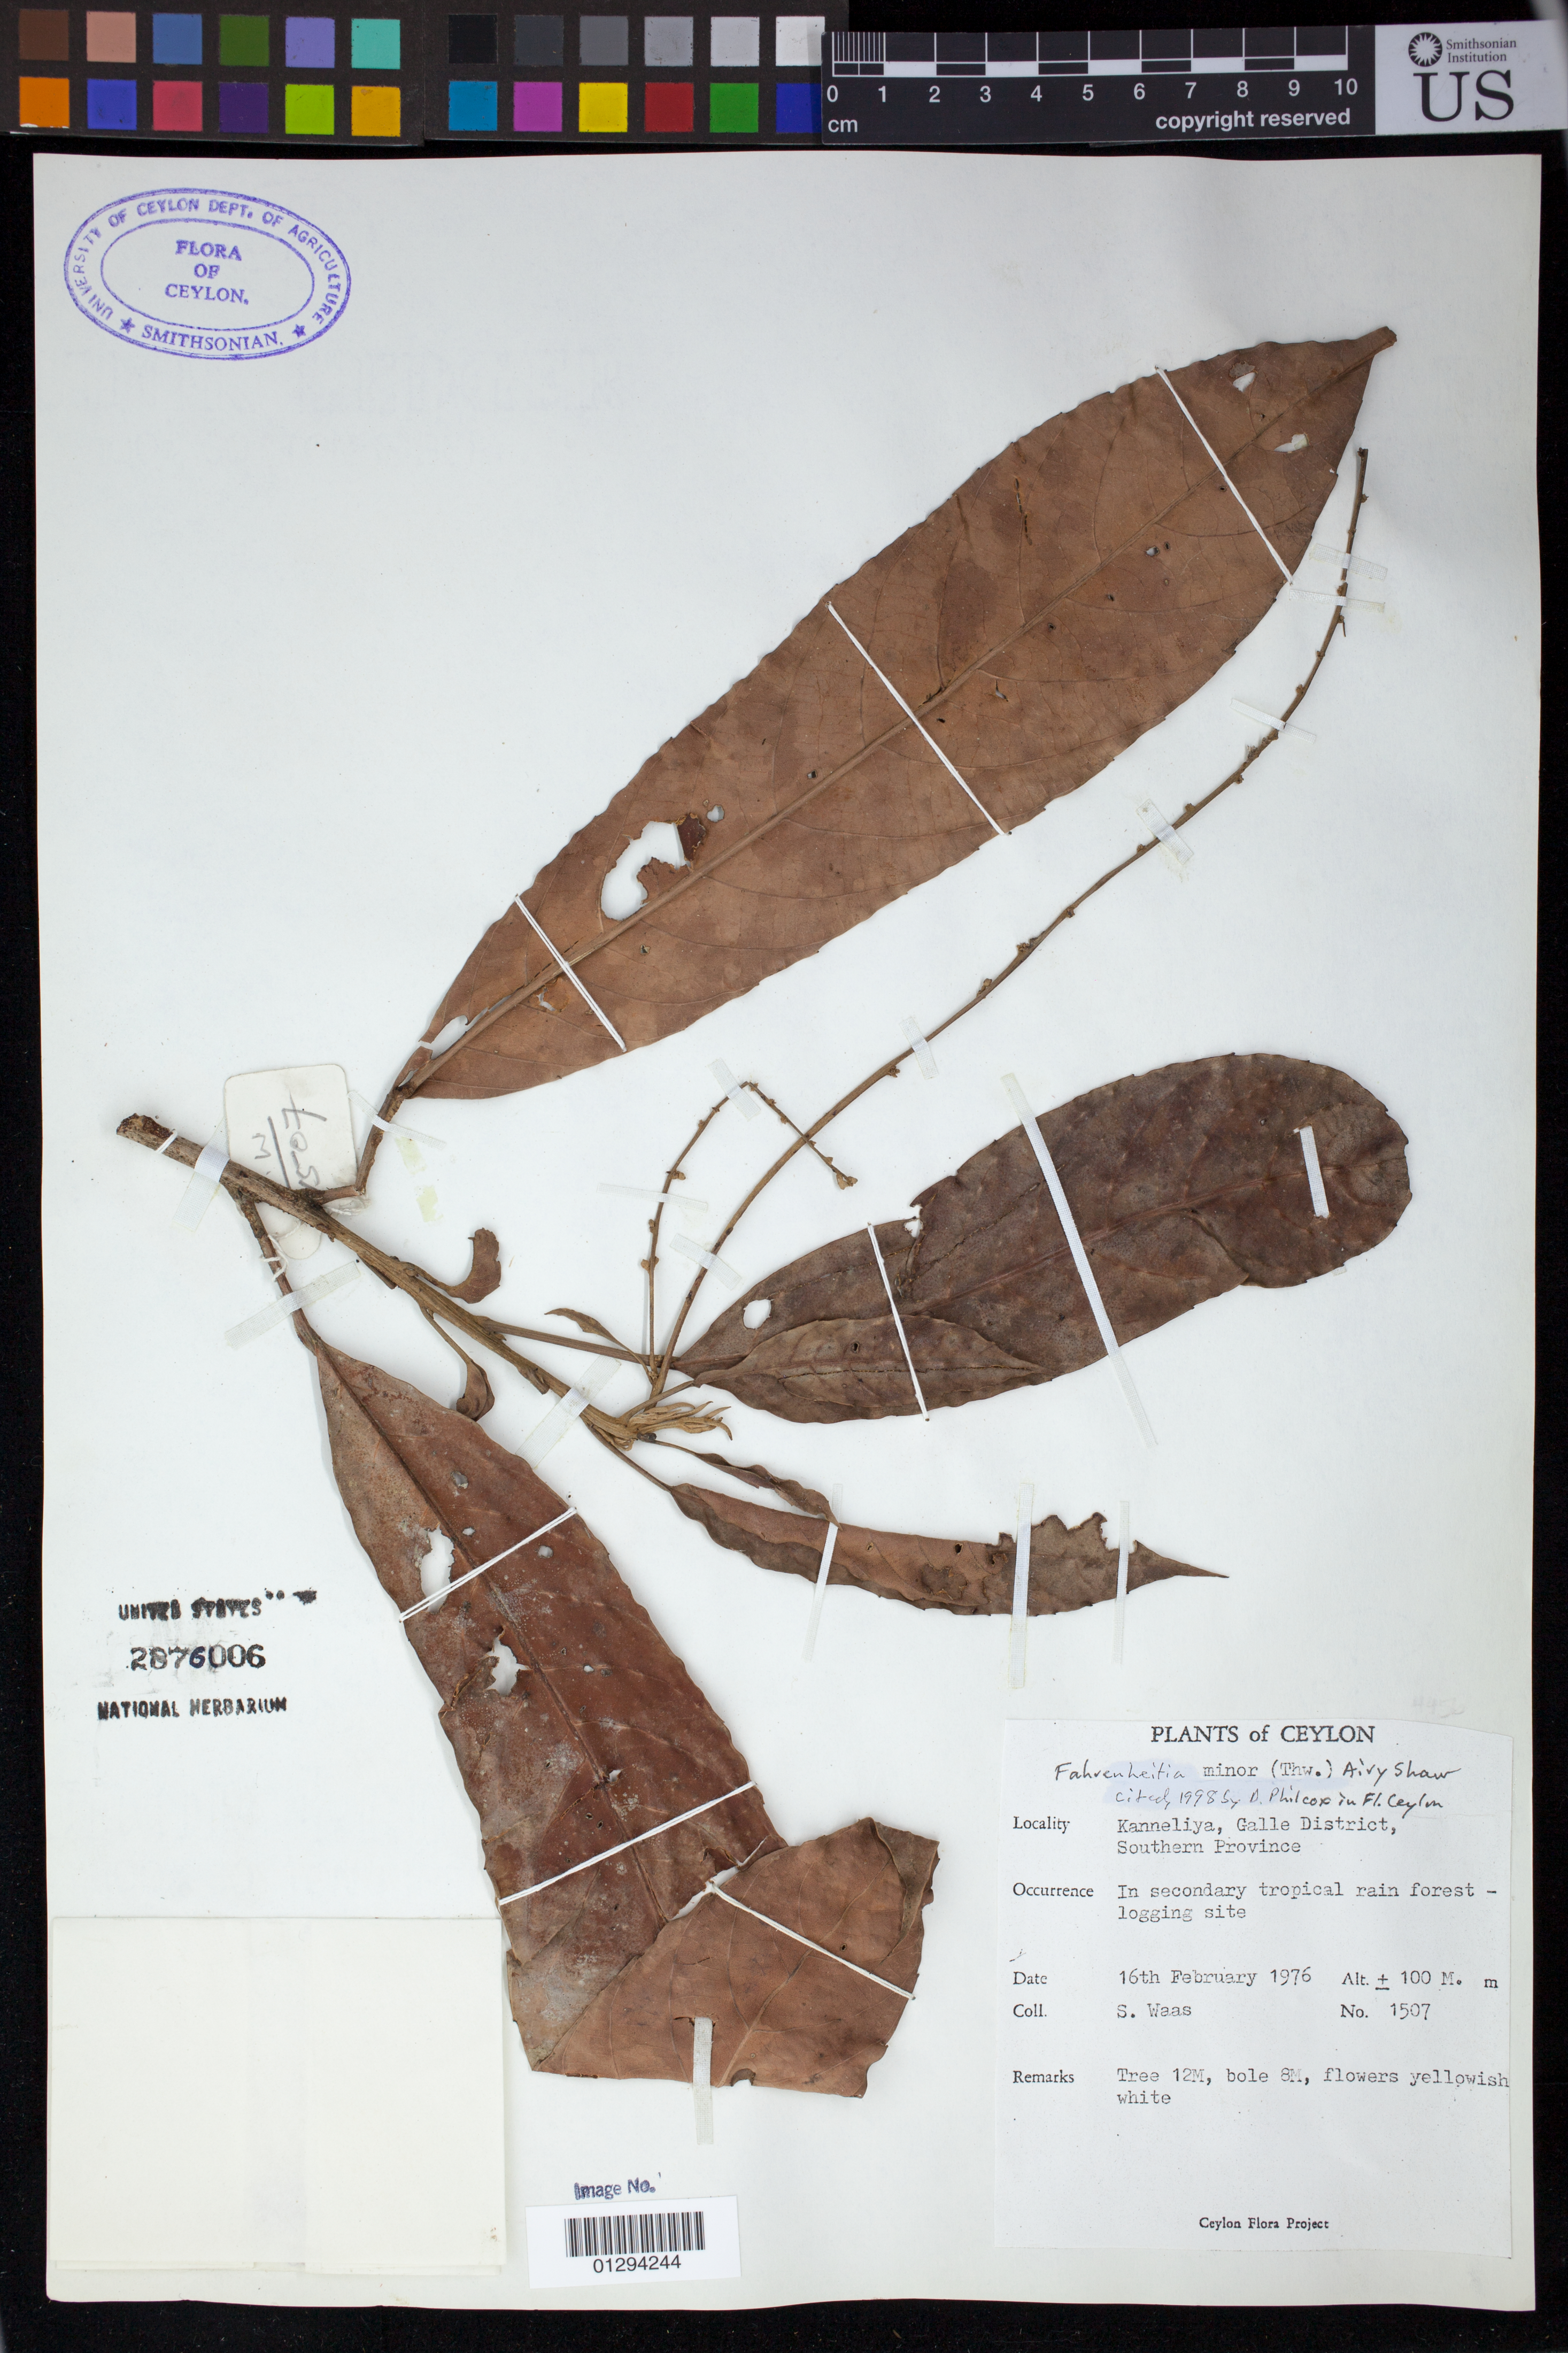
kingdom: Plantae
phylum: Tracheophyta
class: Magnoliopsida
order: Malpighiales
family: Euphorbiaceae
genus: Fahrenheitia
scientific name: Fahrenheitia minor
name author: (Thwaites) Airy Shaw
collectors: S. Waas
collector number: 1507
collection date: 1976-02-16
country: Sri Lanka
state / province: Southern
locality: Kanneliya, Galle District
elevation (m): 100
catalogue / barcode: US 2876006